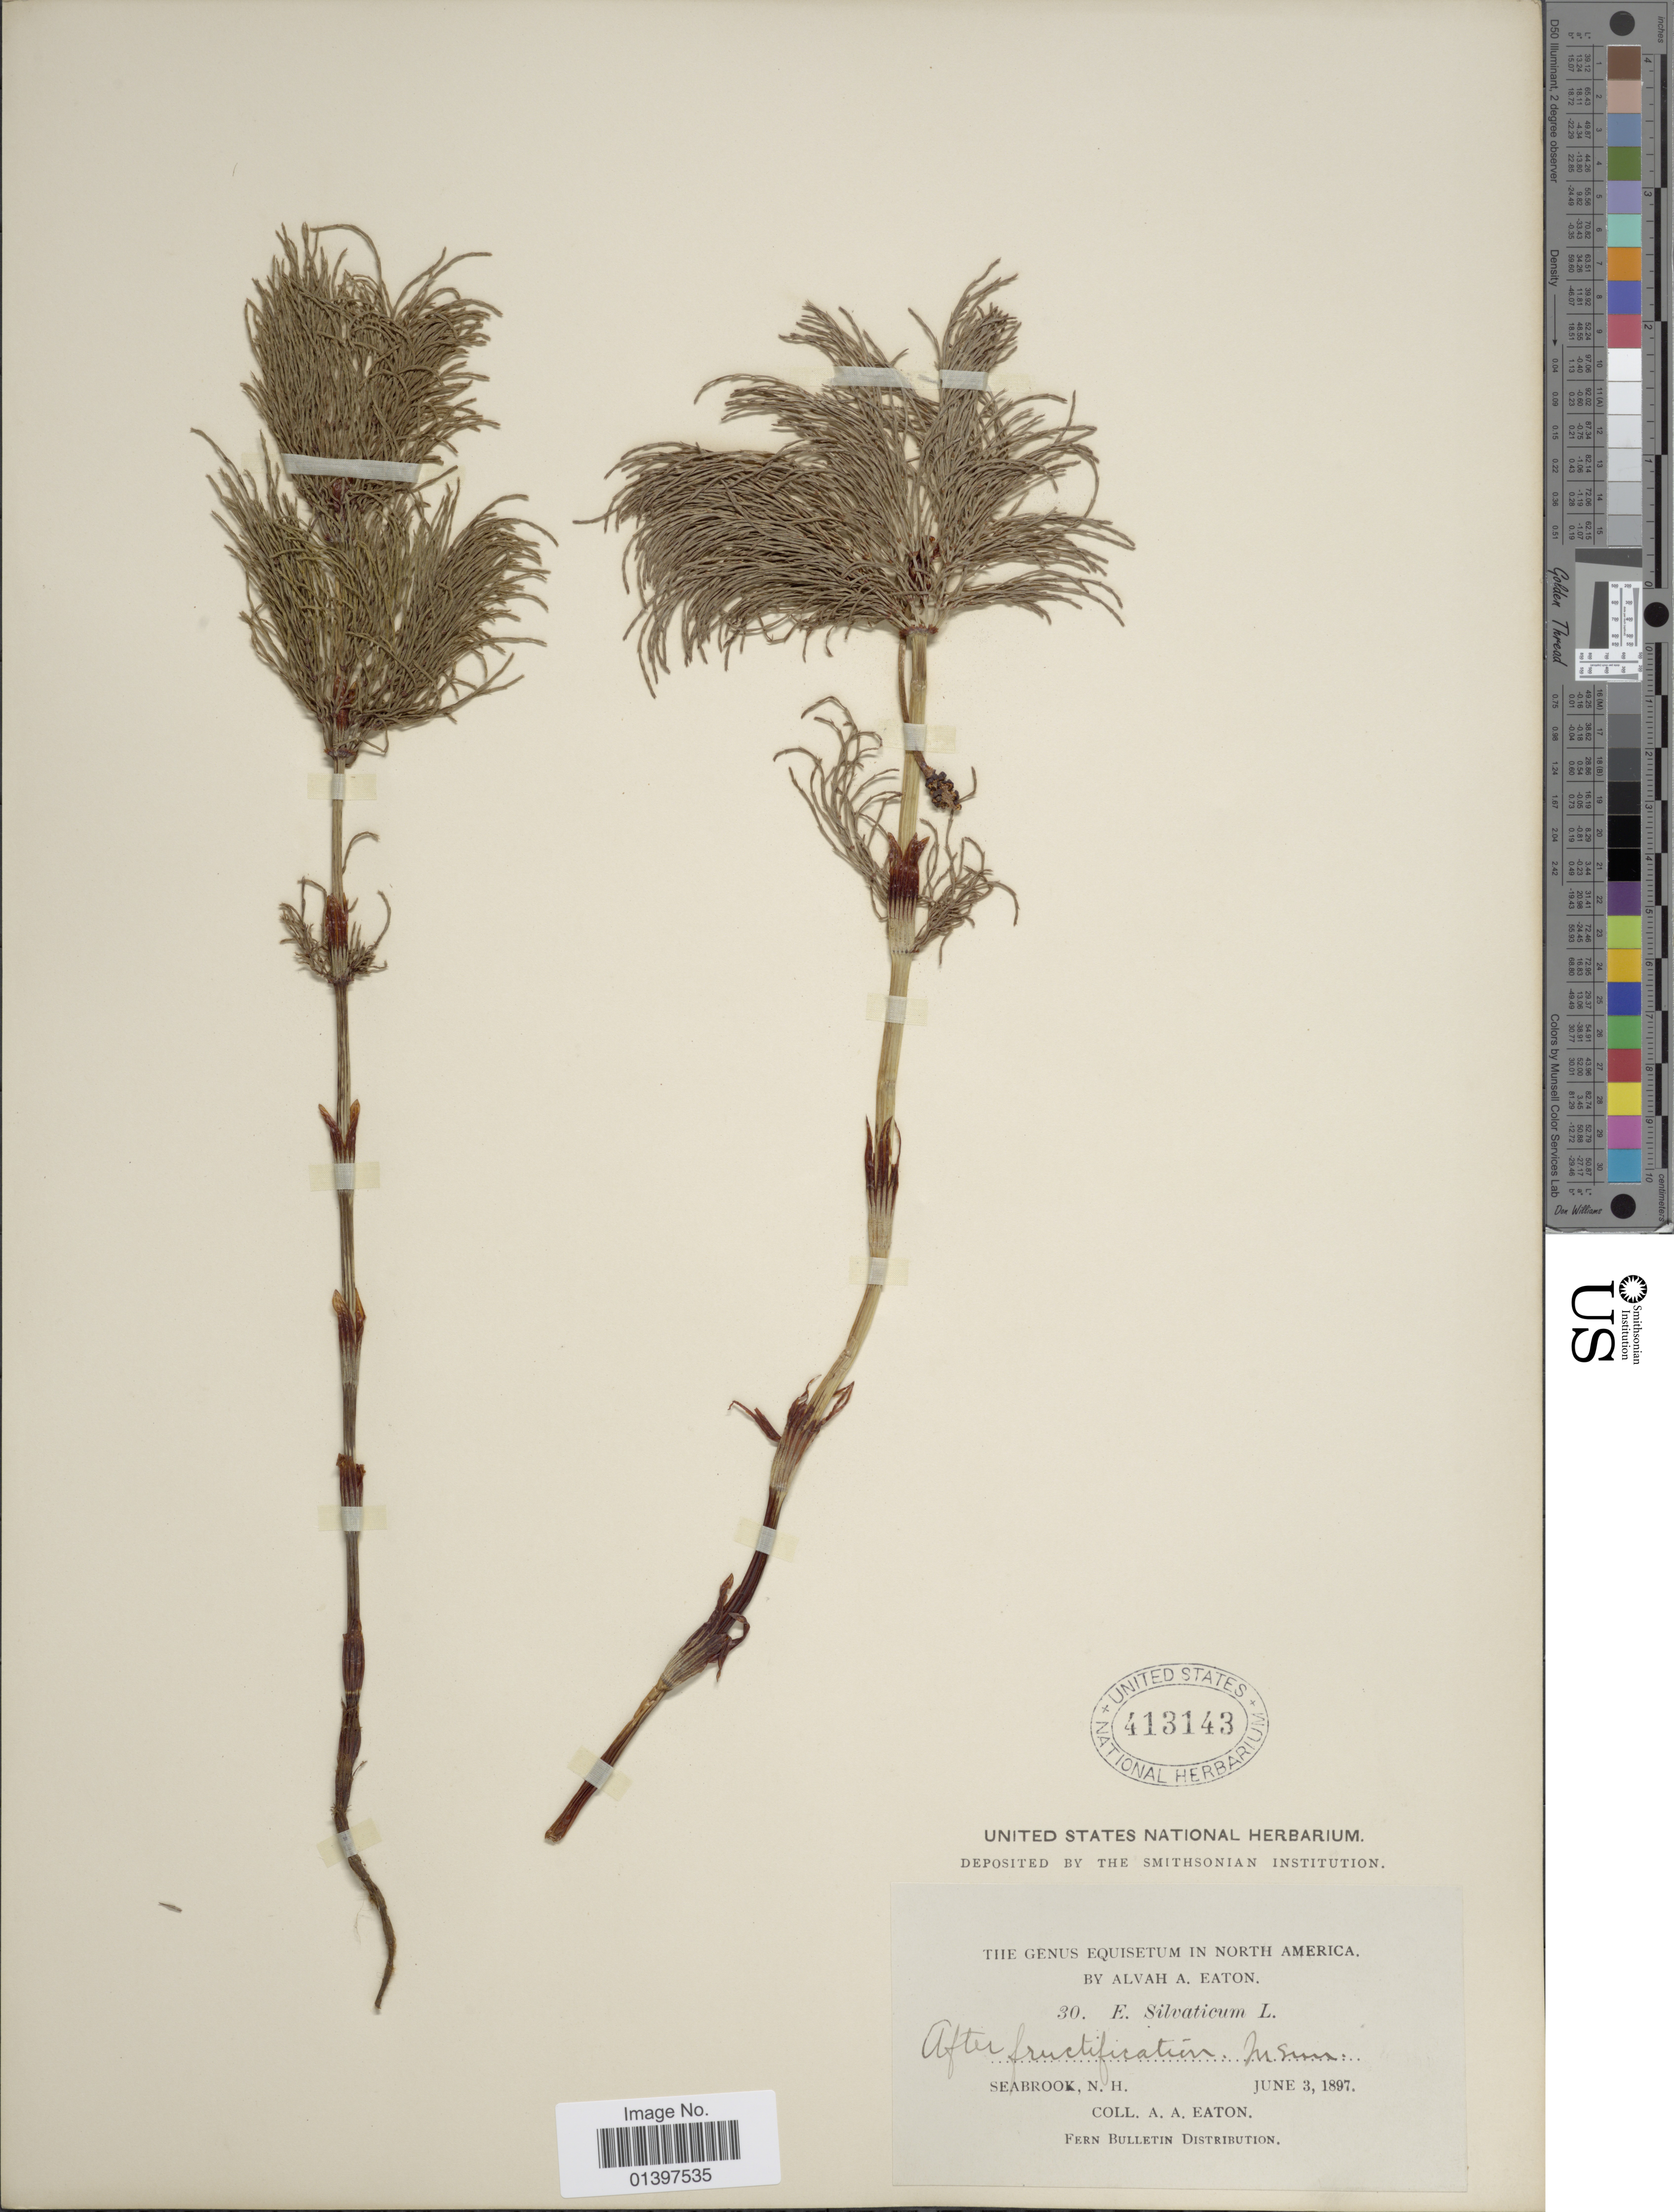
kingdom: Plantae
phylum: Tracheophyta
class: Polypodiopsida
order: Equisetales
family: Equisetaceae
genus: Equisetum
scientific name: Equisetum sylvaticum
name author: L.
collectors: A. A. Eaton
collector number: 30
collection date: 1897-06-03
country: United States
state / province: New Hampshire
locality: Seabrook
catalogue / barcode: US 413143